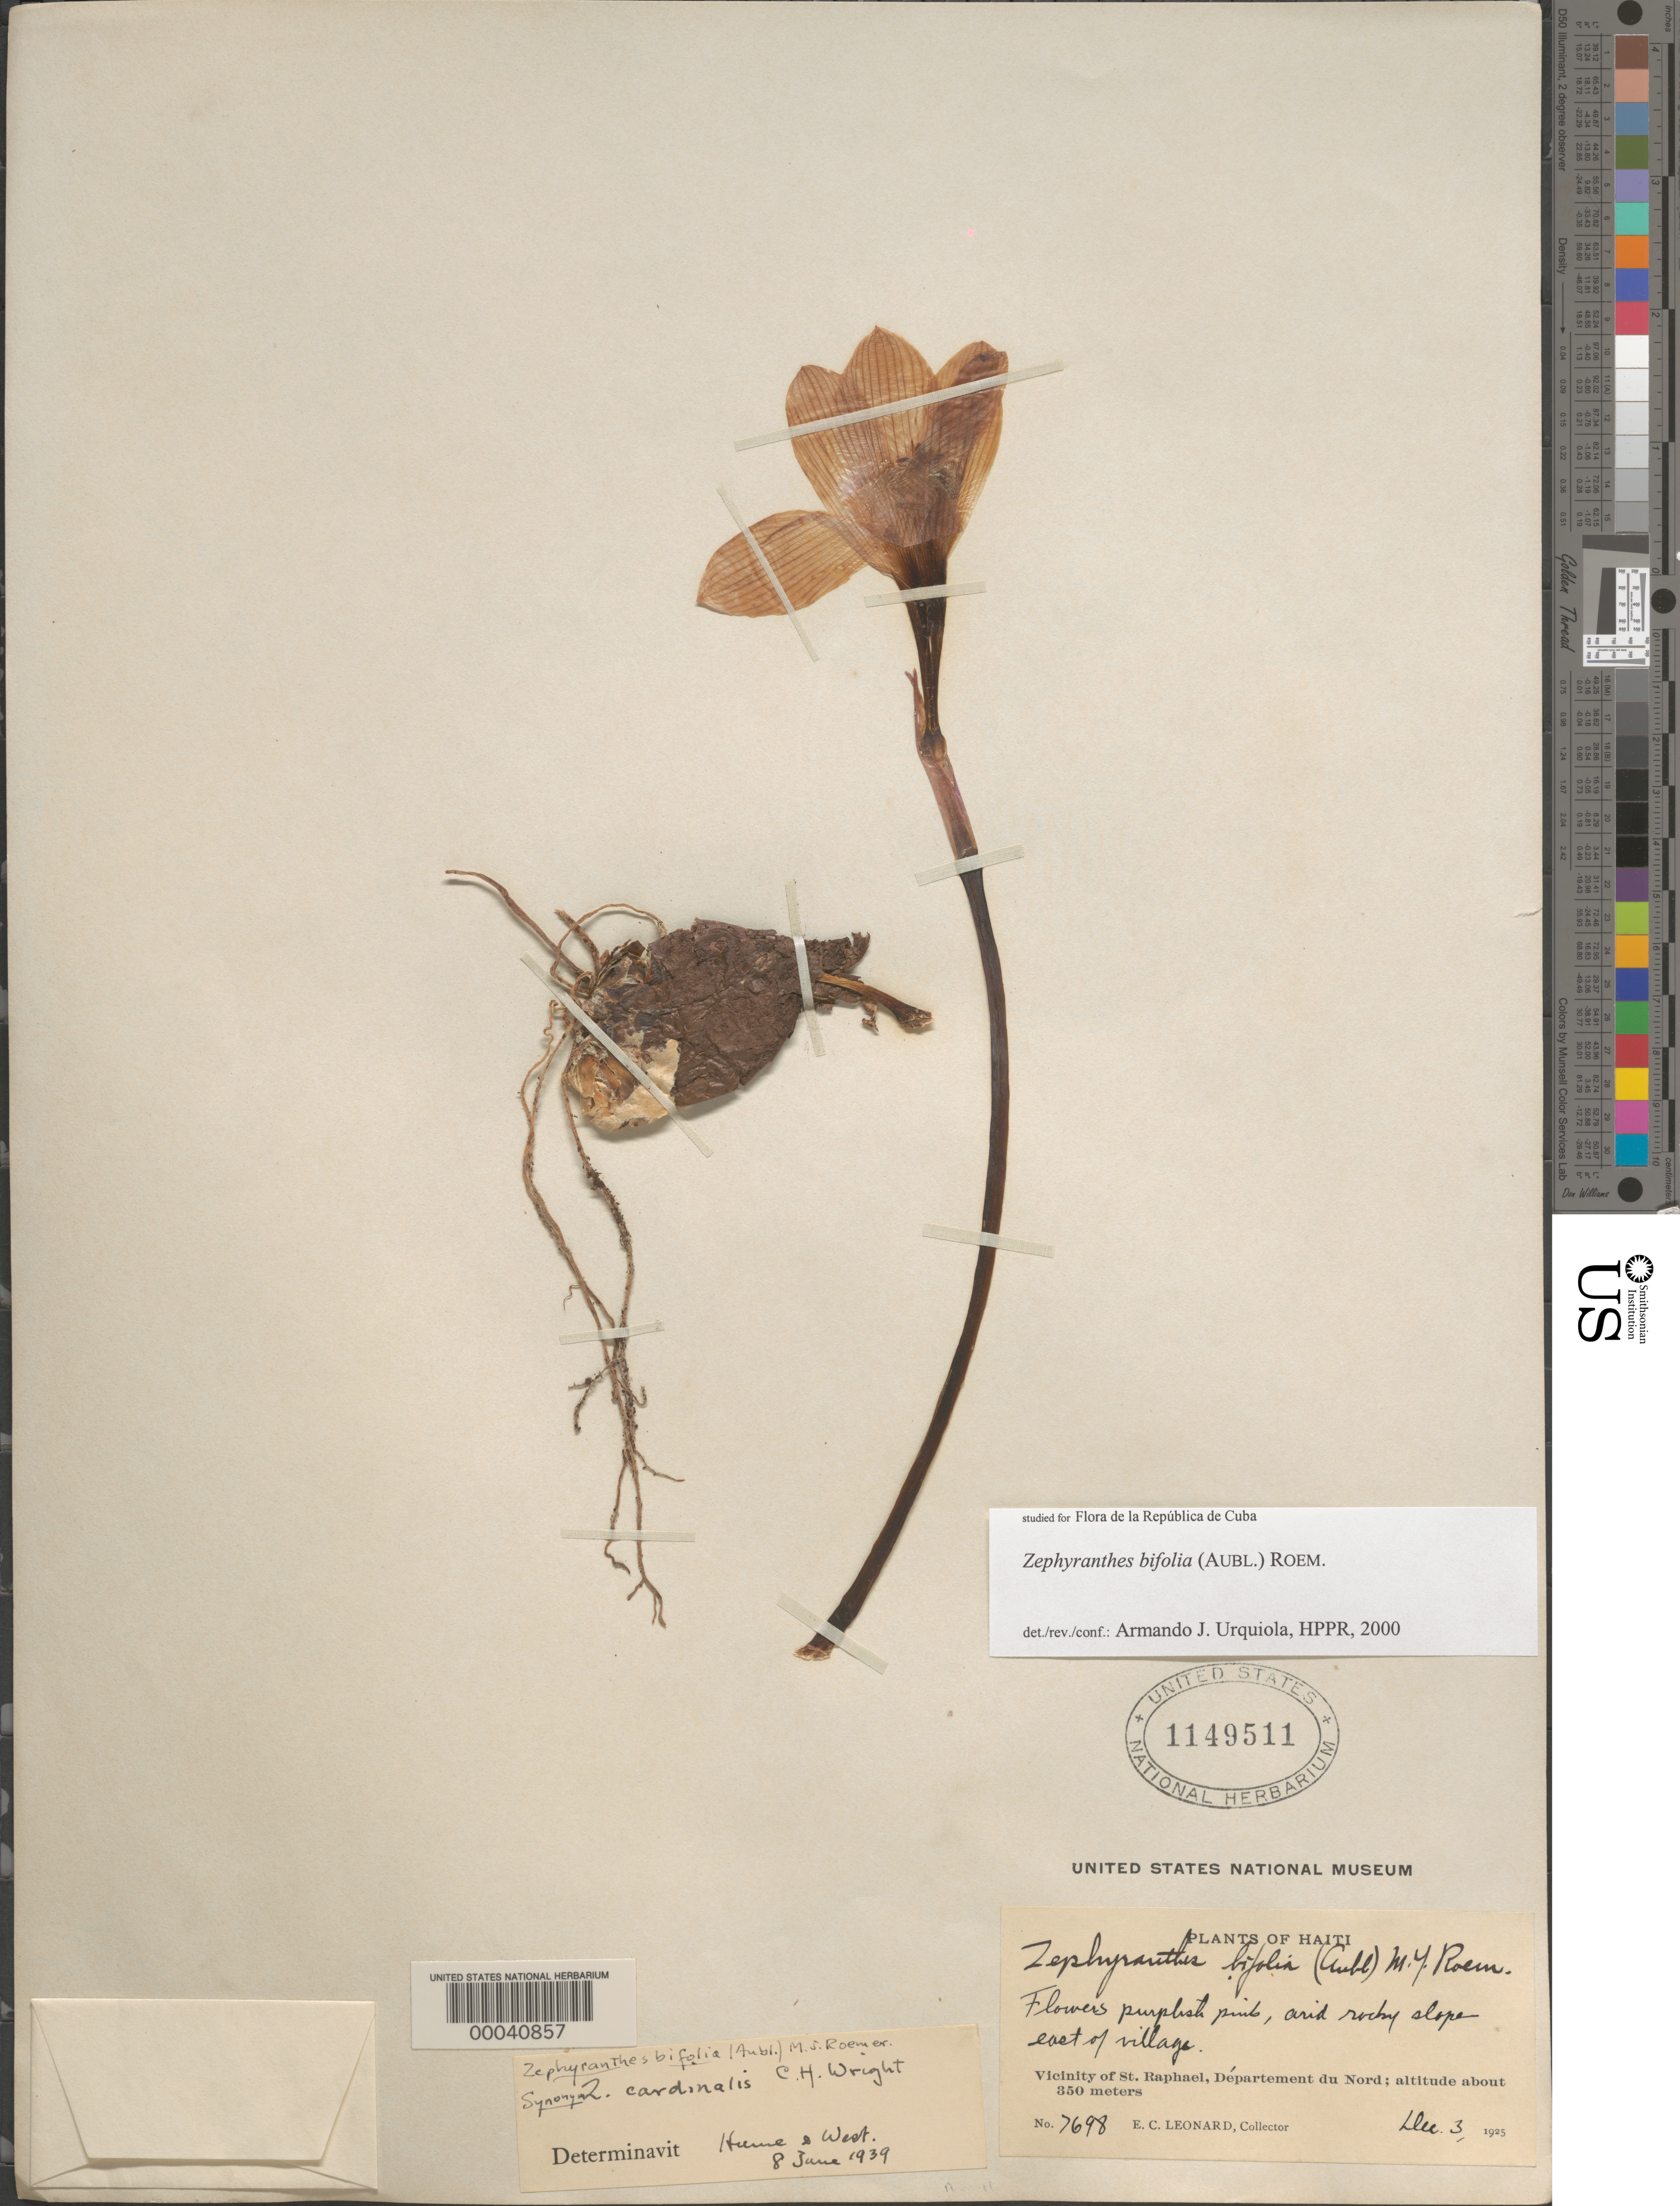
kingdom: Plantae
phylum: Tracheophyta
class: Liliopsida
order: Asparagales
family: Amaryllidaceae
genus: Zephyranthes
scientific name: Zephyranthes bifolia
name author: (Aubl.) M. Roem.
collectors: E. C. Leonard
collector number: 7698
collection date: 1925-12-03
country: Haiti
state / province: Nord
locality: Rocky slope east of village. Vicinity of St. Raphael, Département du Nord.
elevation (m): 350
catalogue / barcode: US 1149511